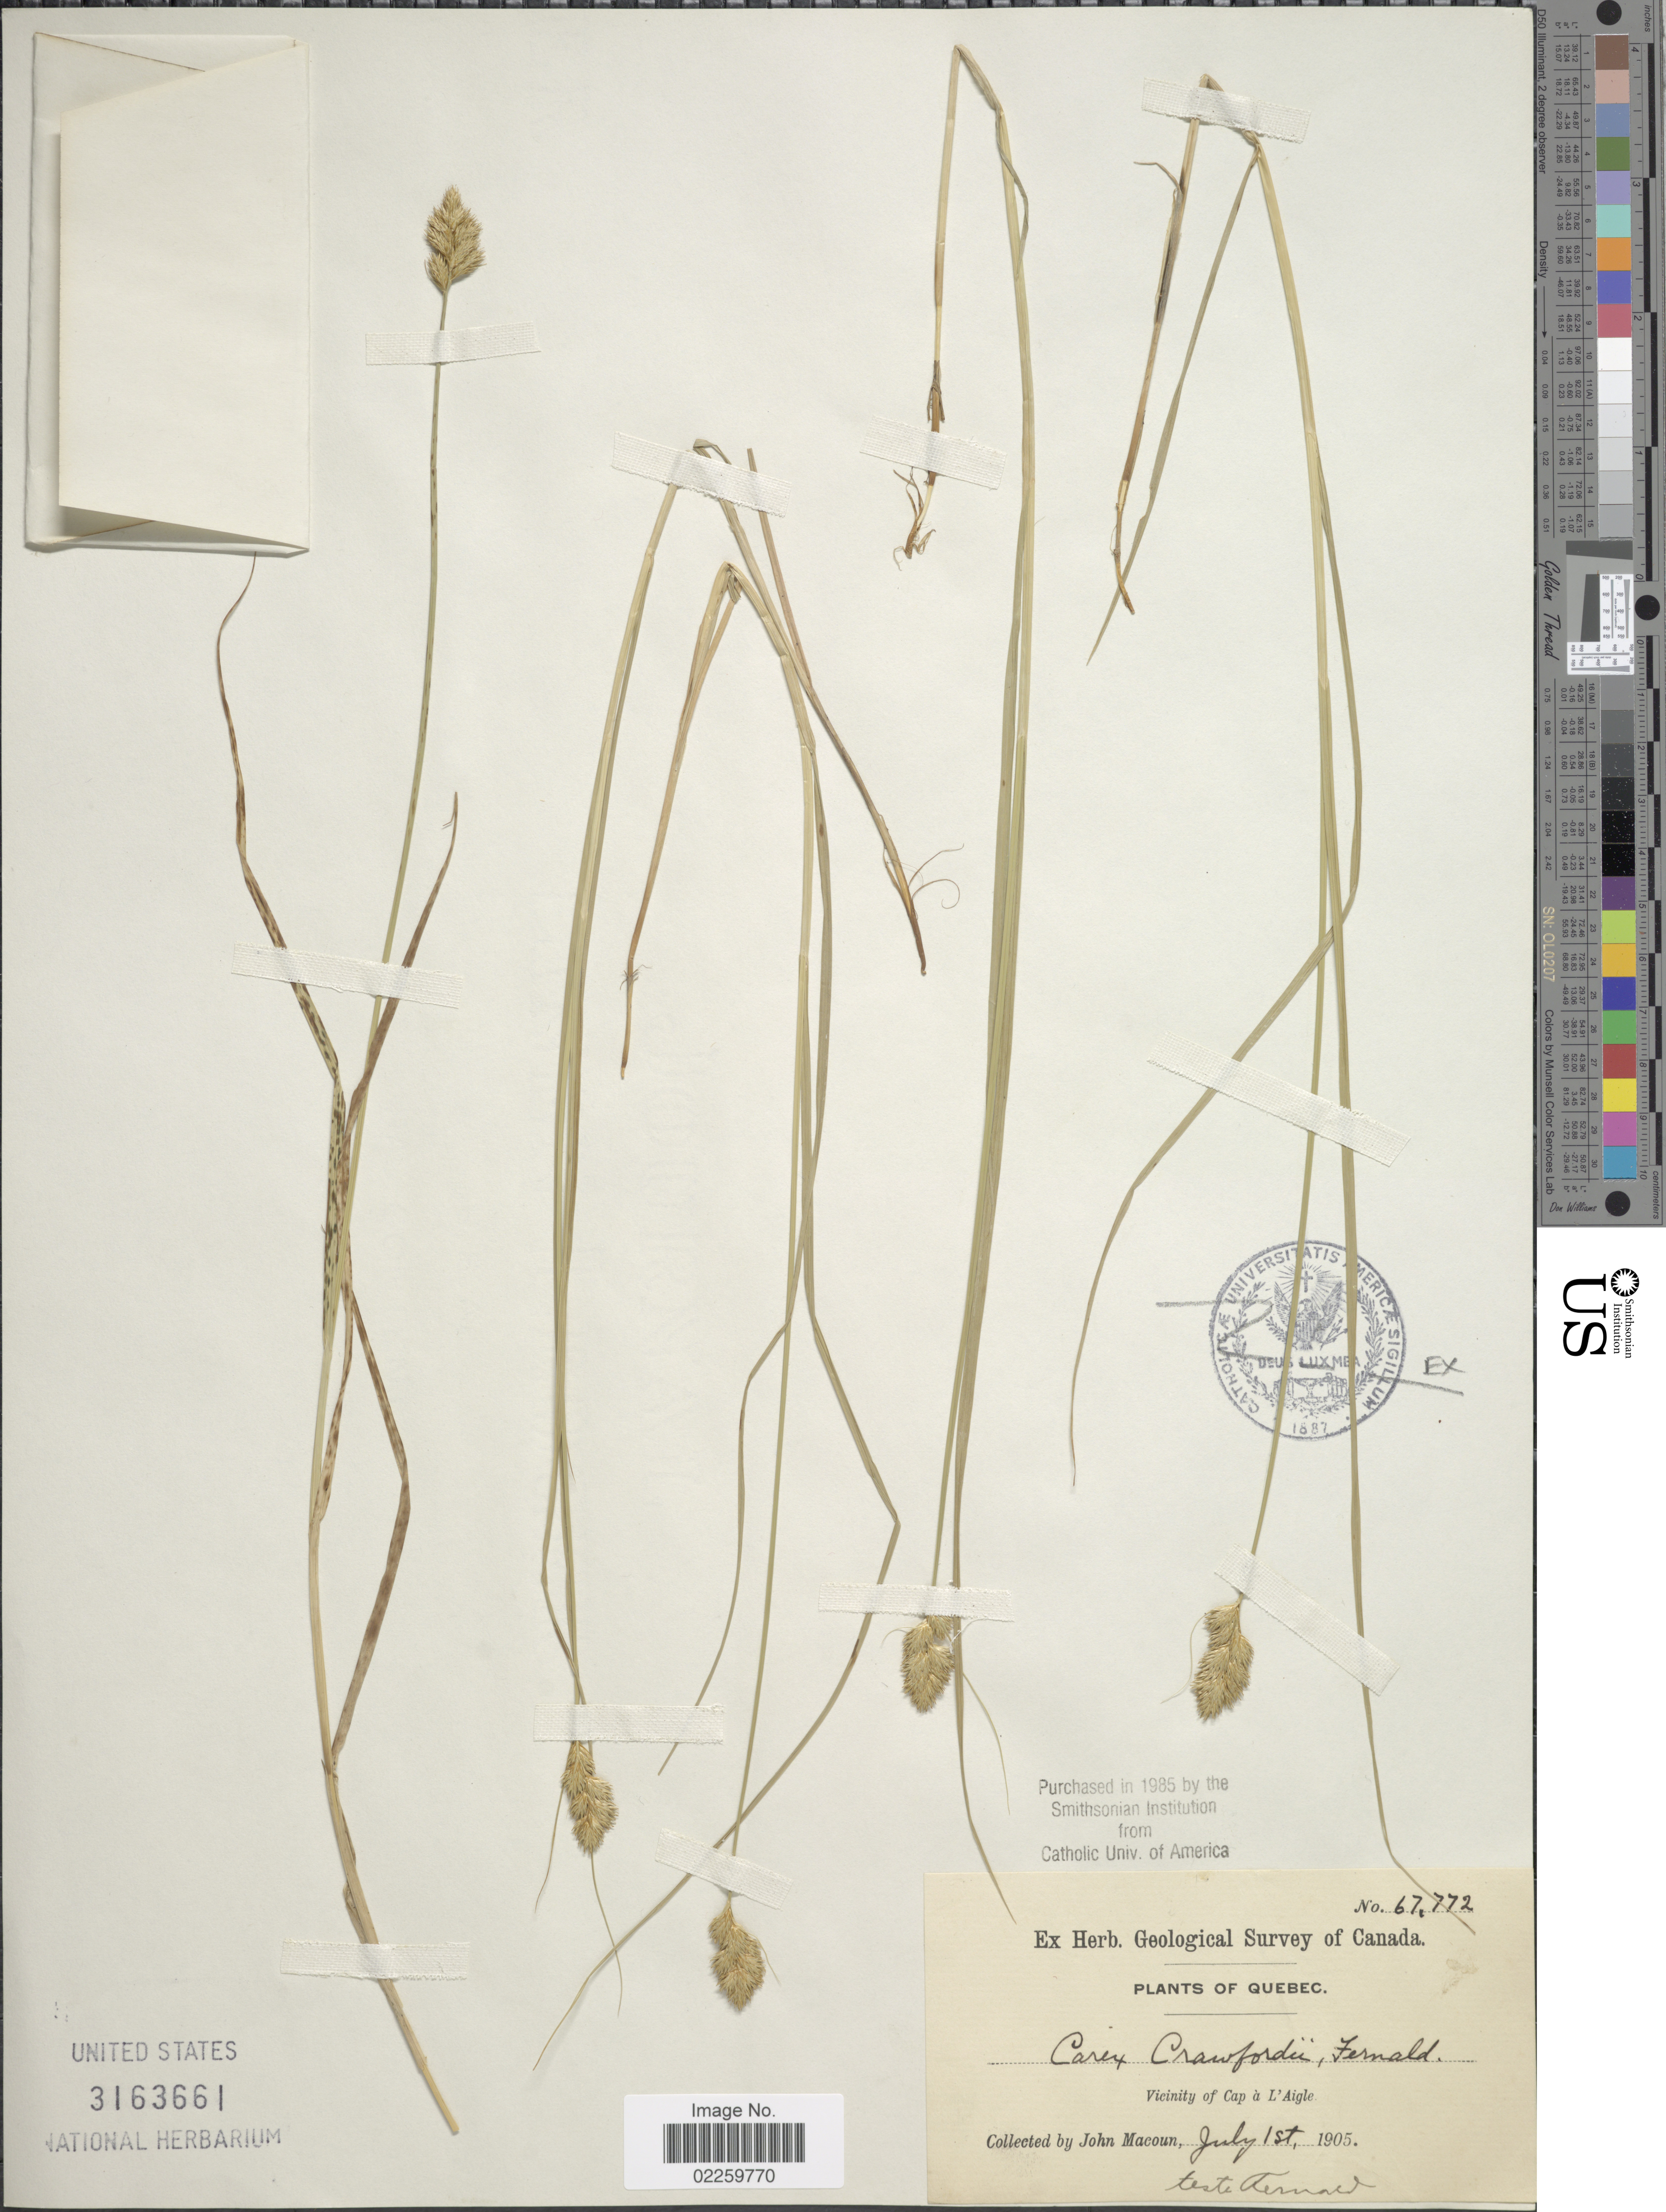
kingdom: Plantae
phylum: Tracheophyta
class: Liliopsida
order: Poales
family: Cyperaceae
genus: Carex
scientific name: Carex crawfordii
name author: Fernald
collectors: J. Macoun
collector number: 67772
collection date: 1905-07-01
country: Canada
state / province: Quebec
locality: Vicinity of Cap a L'Aigle.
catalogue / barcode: US 3163661